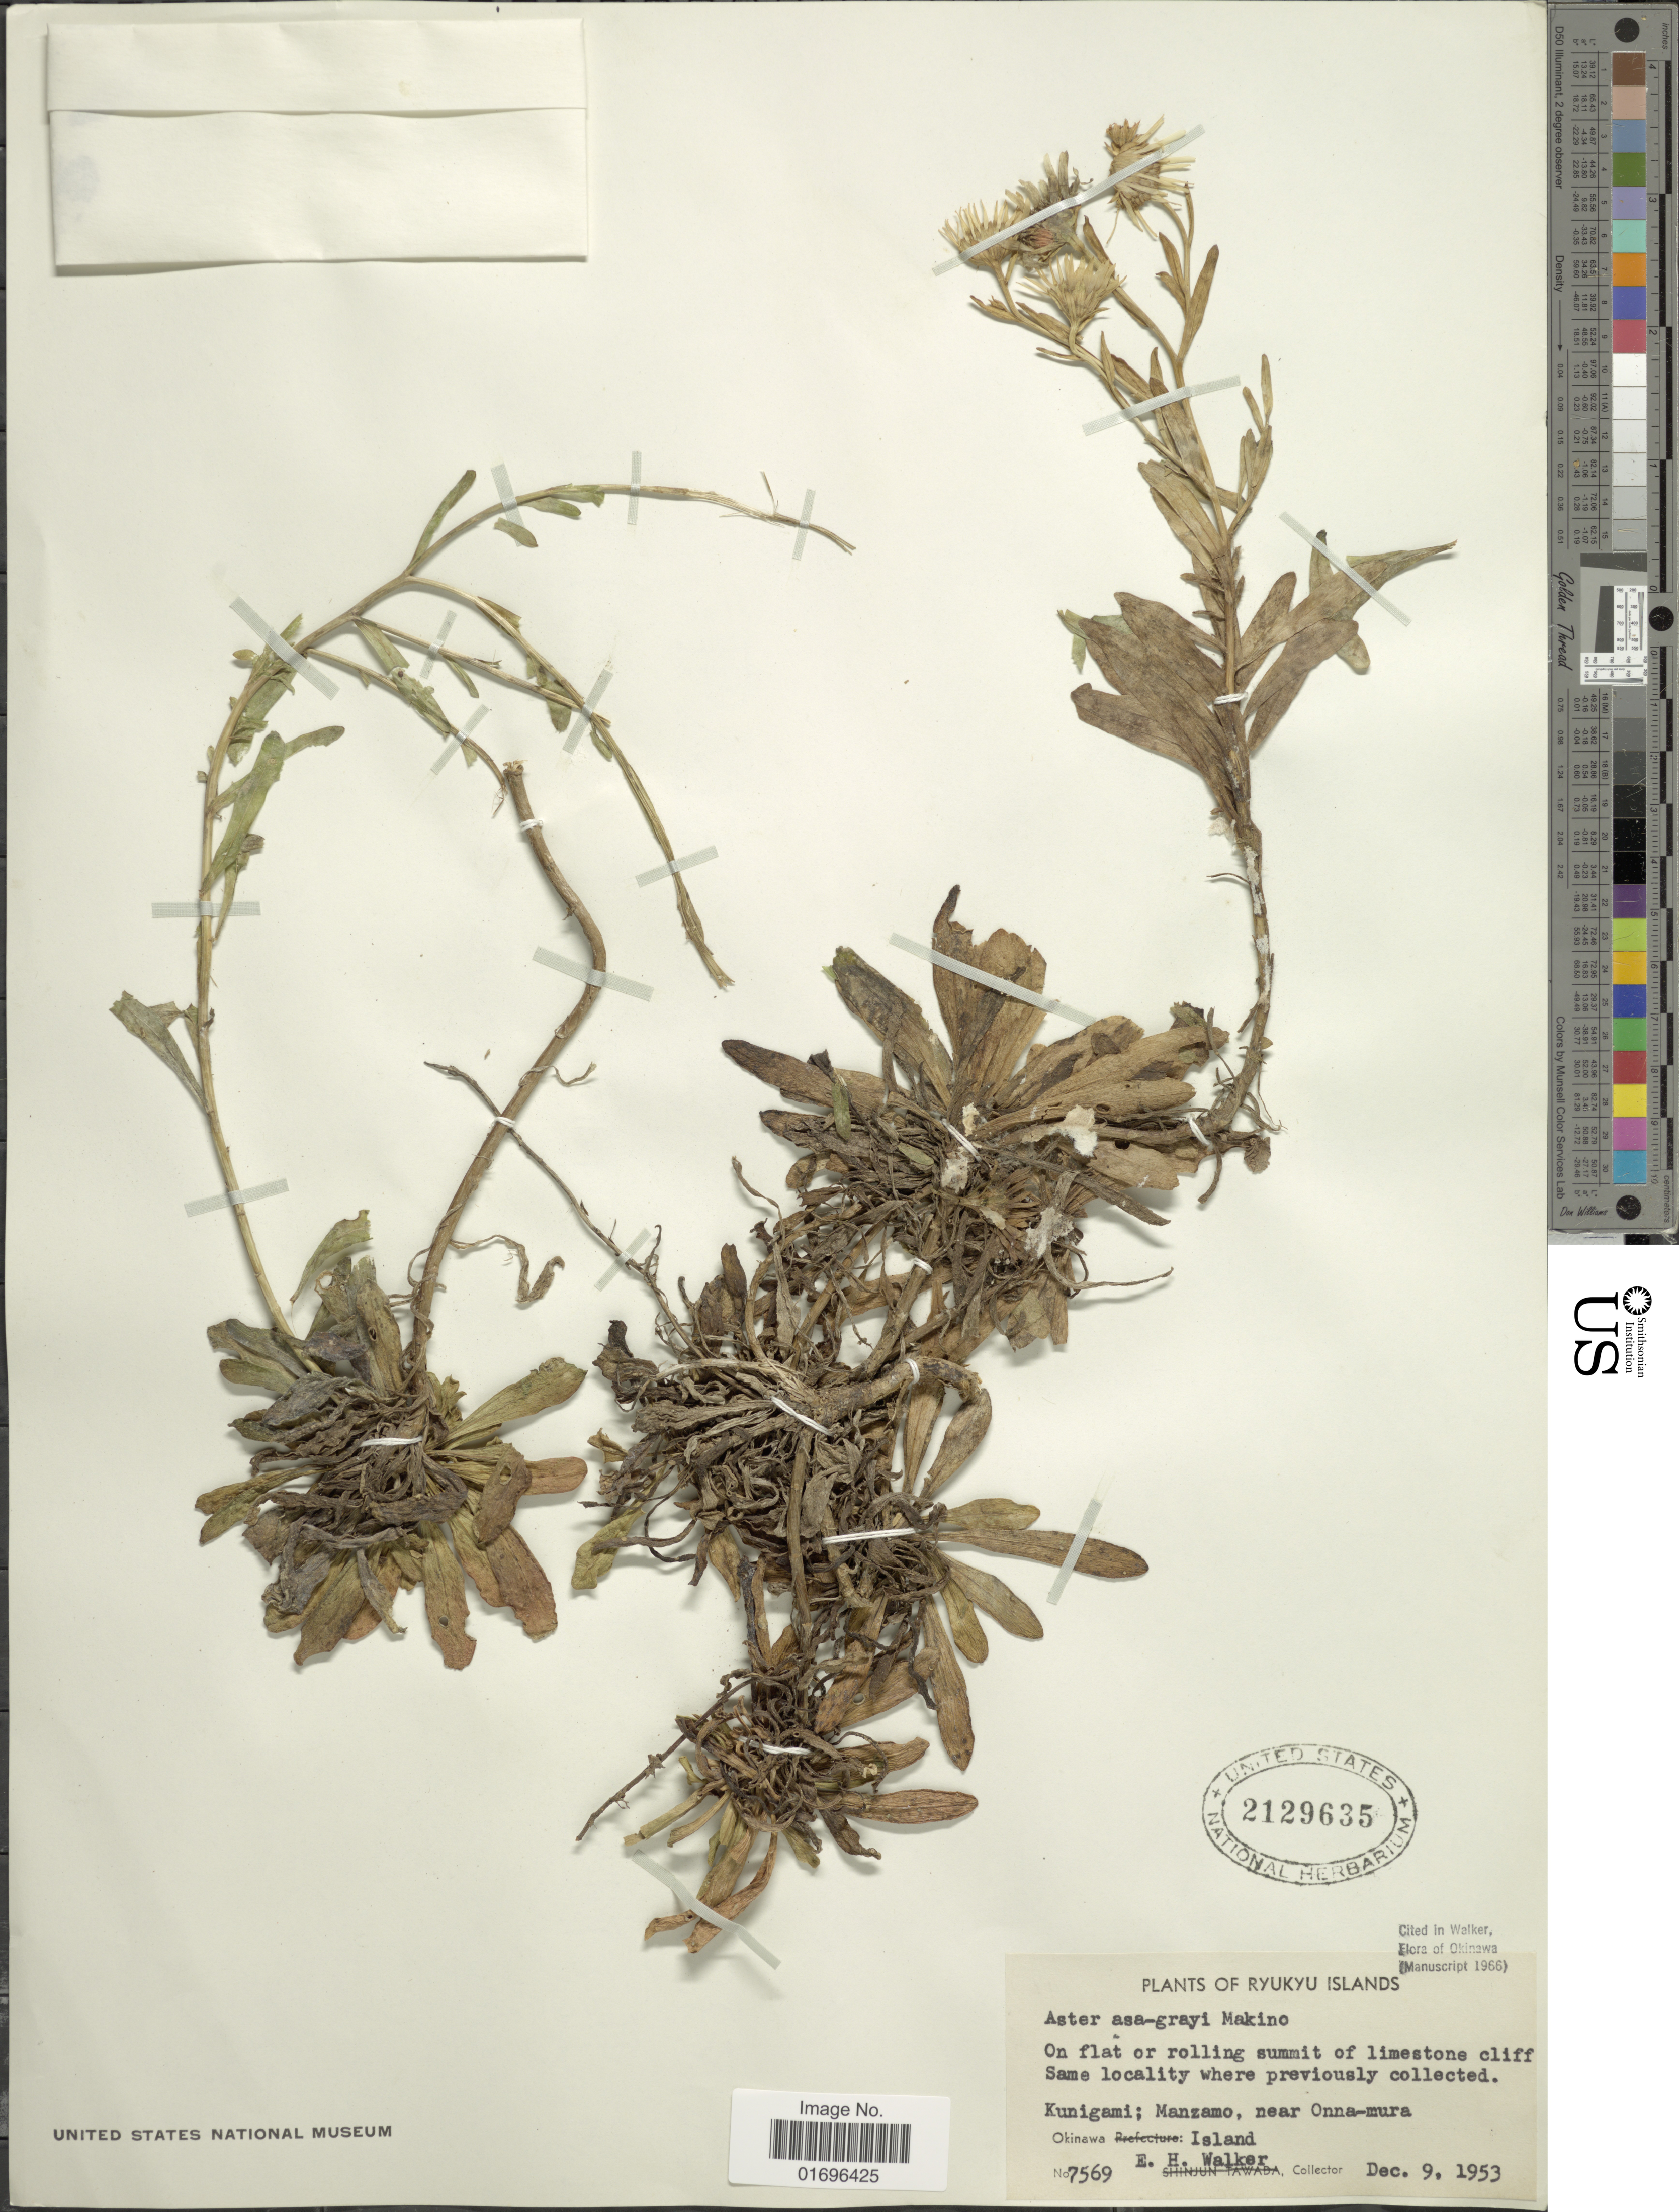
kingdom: Plantae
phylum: Tracheophyta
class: Magnoliopsida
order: Asterales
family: Asteraceae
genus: Aster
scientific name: Aster asagrayi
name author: Makino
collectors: E. H. Walker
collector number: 7569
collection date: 1953-12-09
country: Japan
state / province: Okinawa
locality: Ryukyu Islands. Kunigami: Manzamo, near Onna-mura. Okinawa Island.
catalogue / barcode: US 2129635